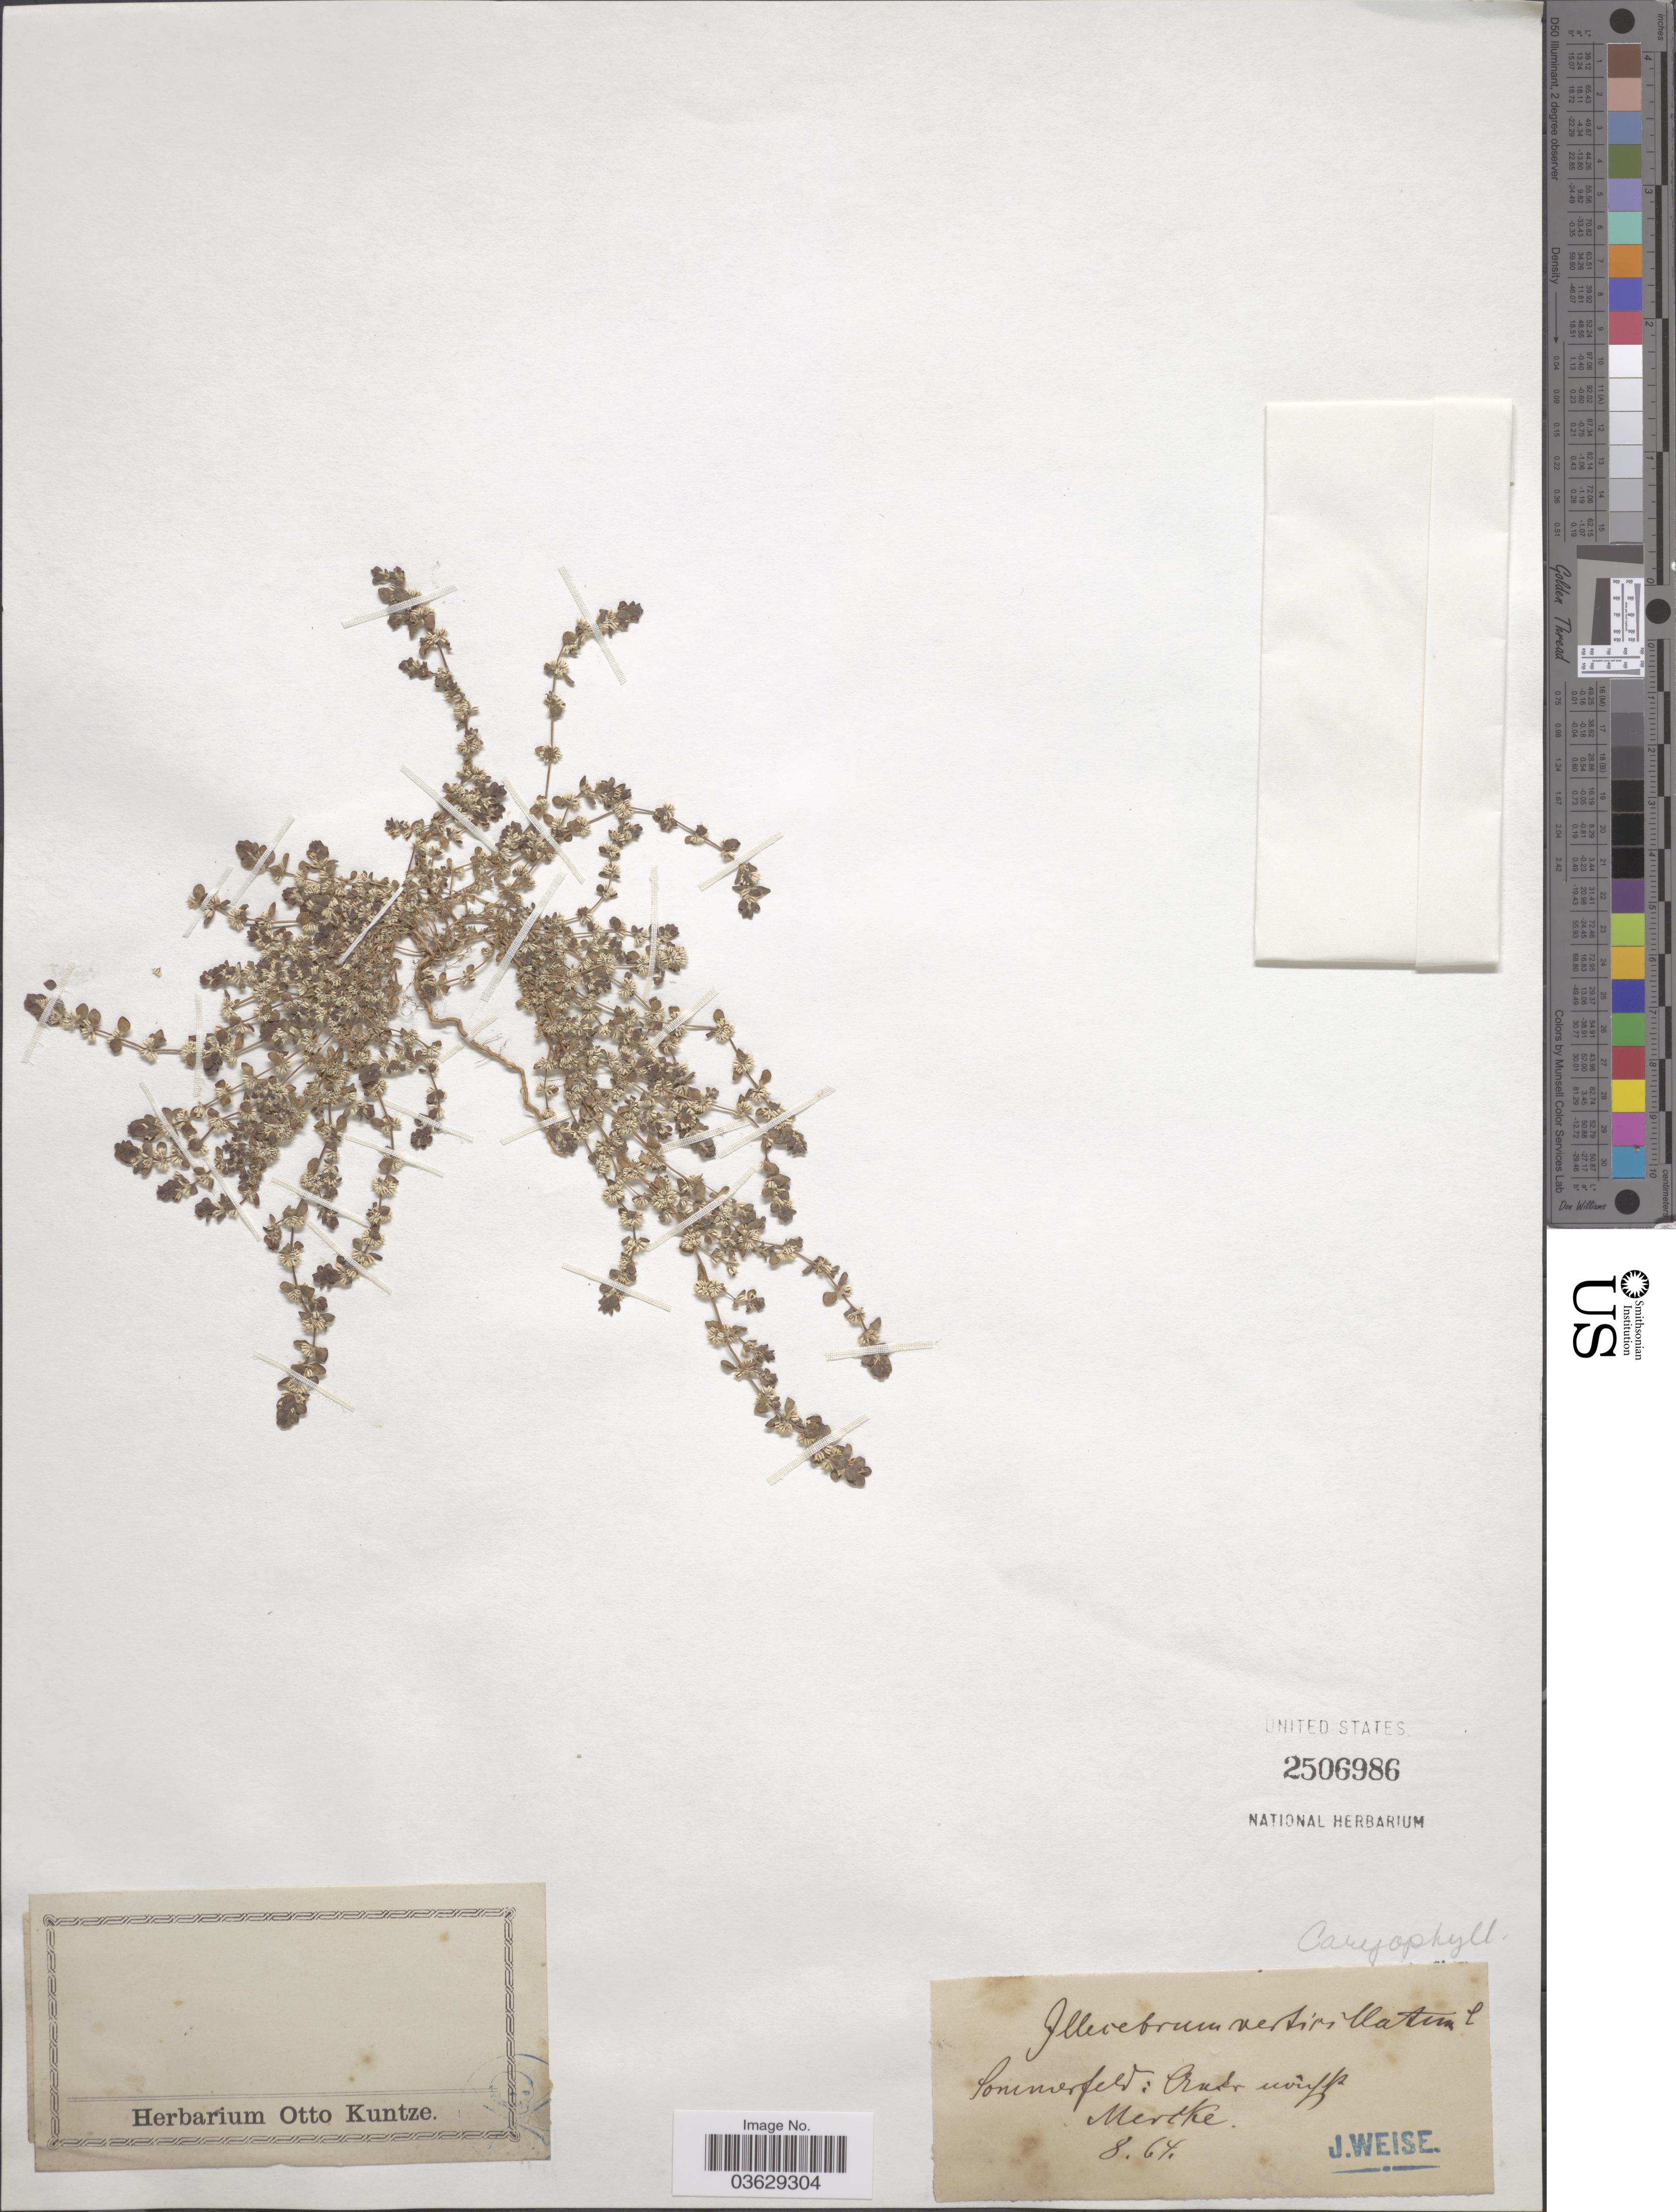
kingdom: Plantae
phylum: Tracheophyta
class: Magnoliopsida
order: Caryophyllales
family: Caryophyllaceae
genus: Illecebrum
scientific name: Illecebrum verticillatum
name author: L.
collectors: J. Weise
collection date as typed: Transcribed d/m/y: /8/64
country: Poland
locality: Sommerfeld: Ander, monyp. Mertke. [interpreted]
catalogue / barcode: US 2506986